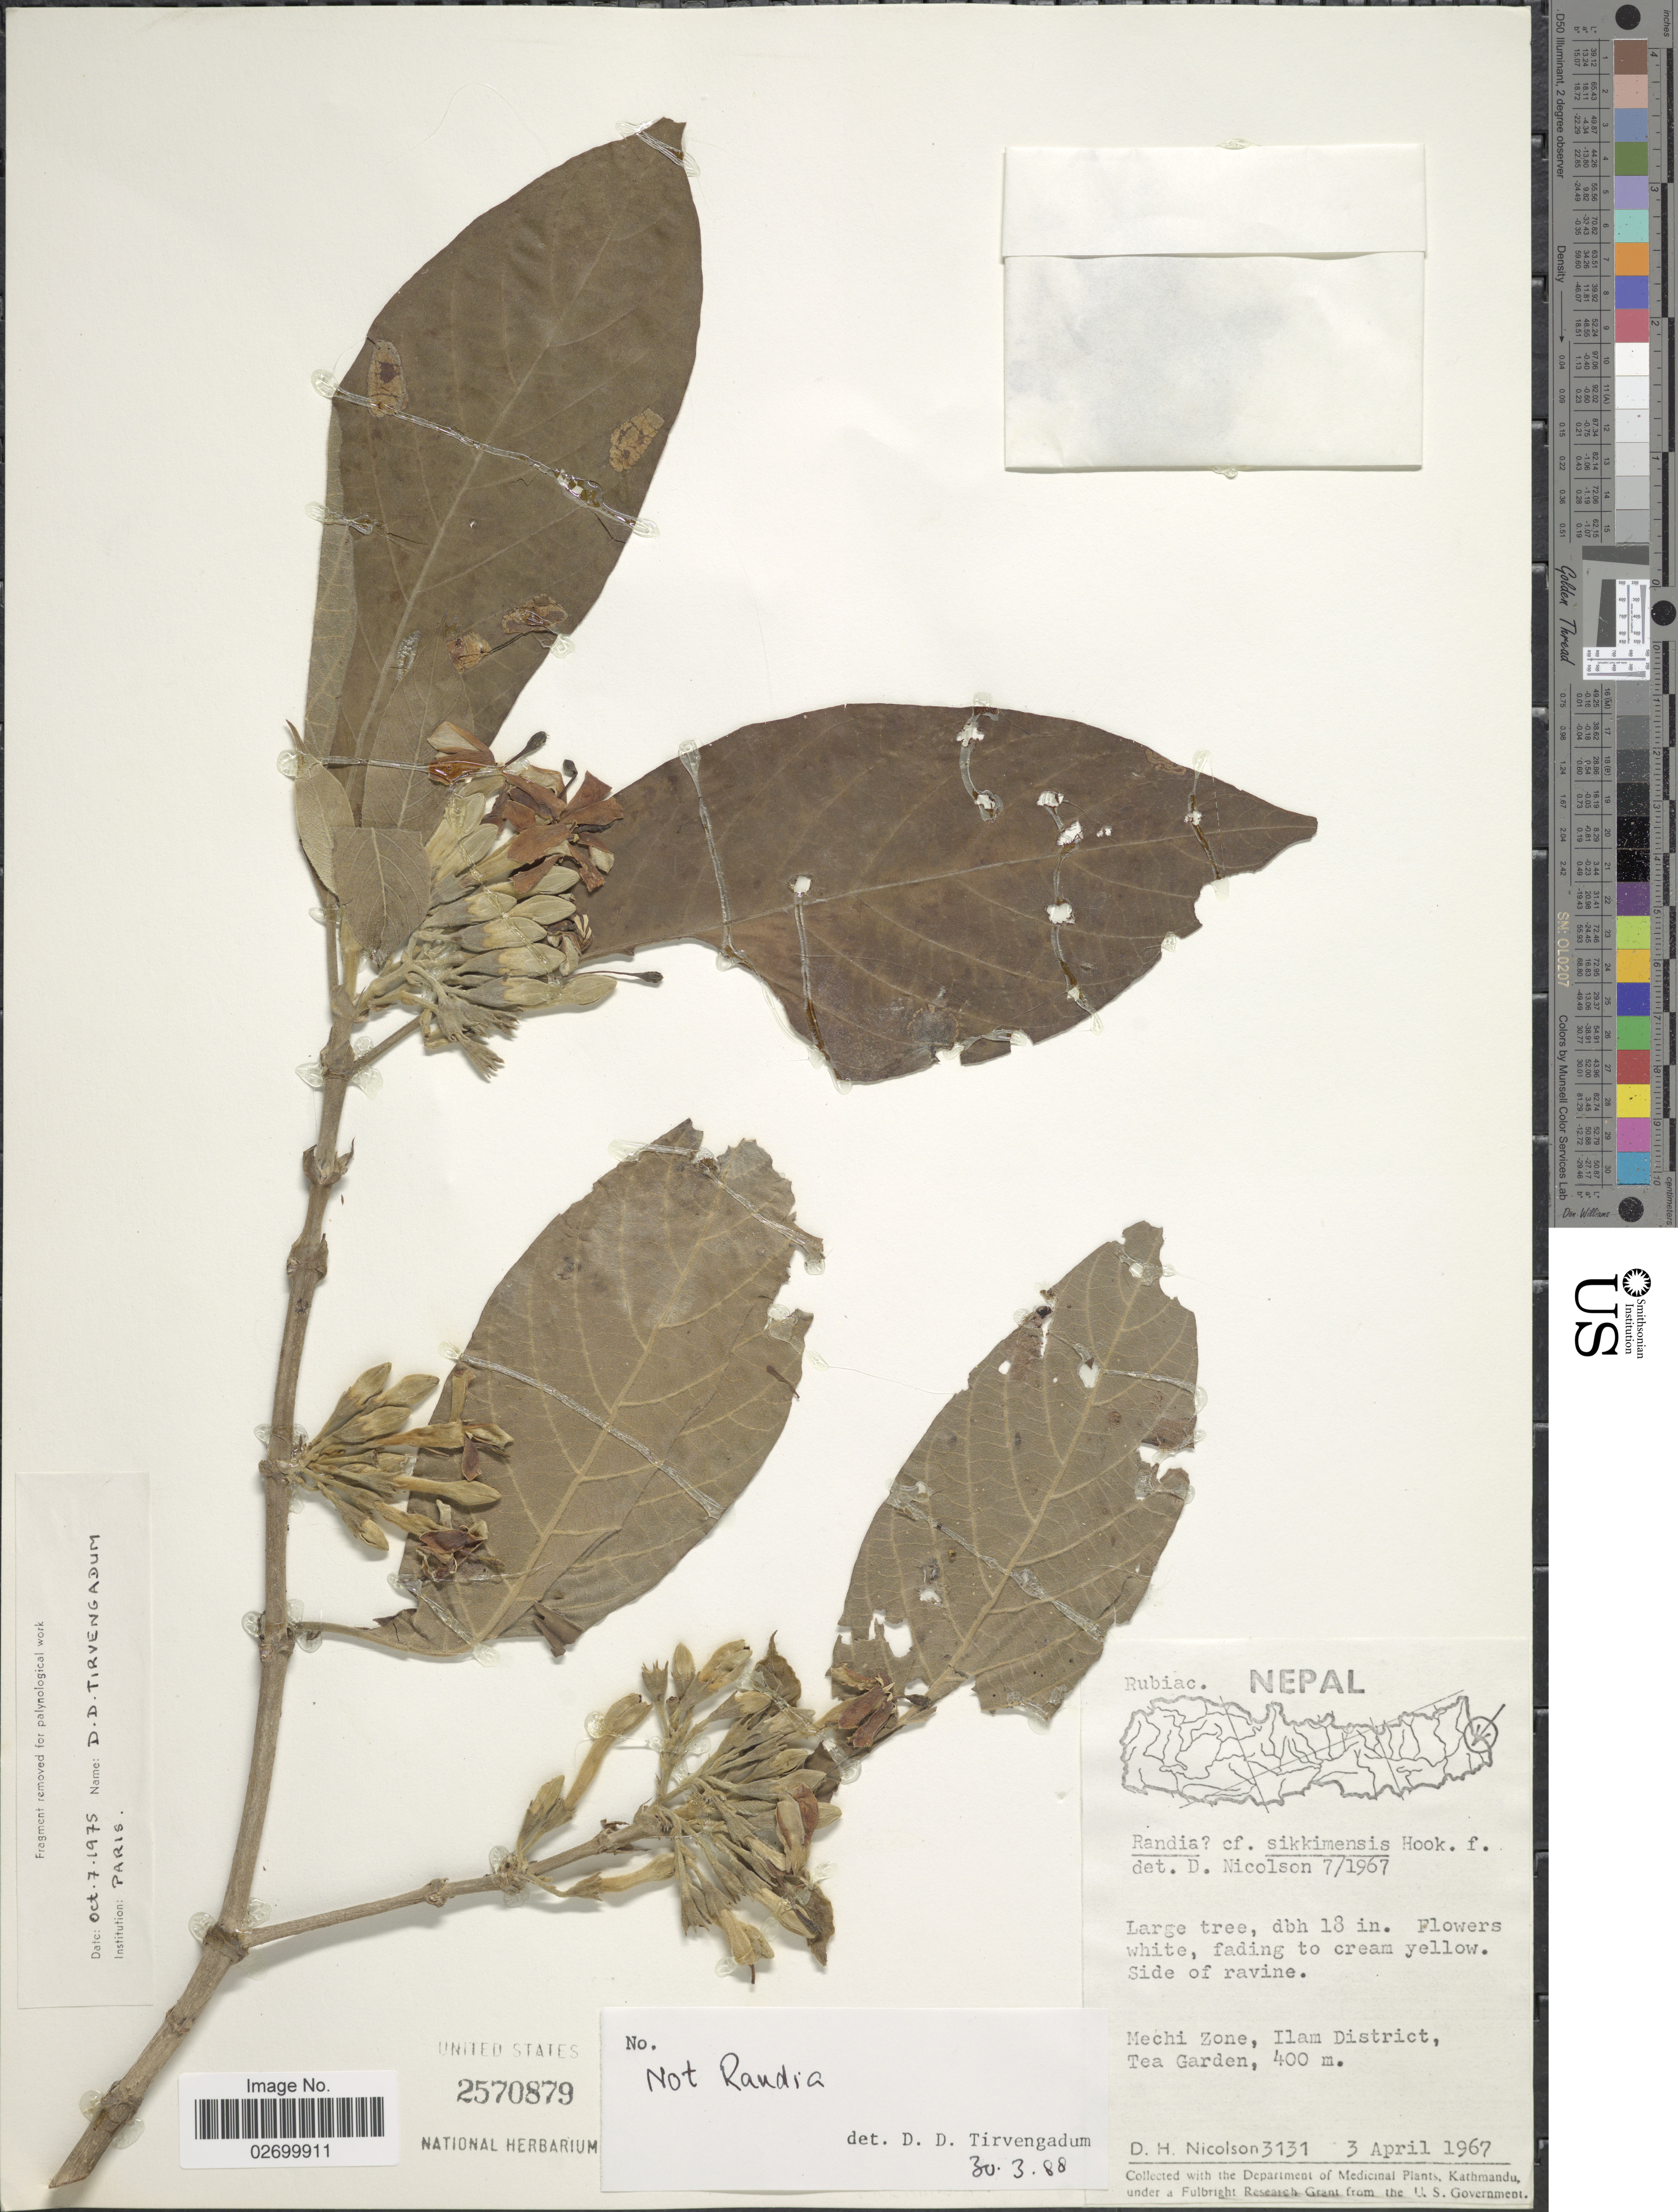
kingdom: Plantae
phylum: Tracheophyta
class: Magnoliopsida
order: Gentianales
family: Rubiaceae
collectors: D. H. Nicolson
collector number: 3131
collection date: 1967-04-03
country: Nepal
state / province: Mechi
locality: Ilam District, Tea Garden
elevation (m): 400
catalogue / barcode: US 2570879